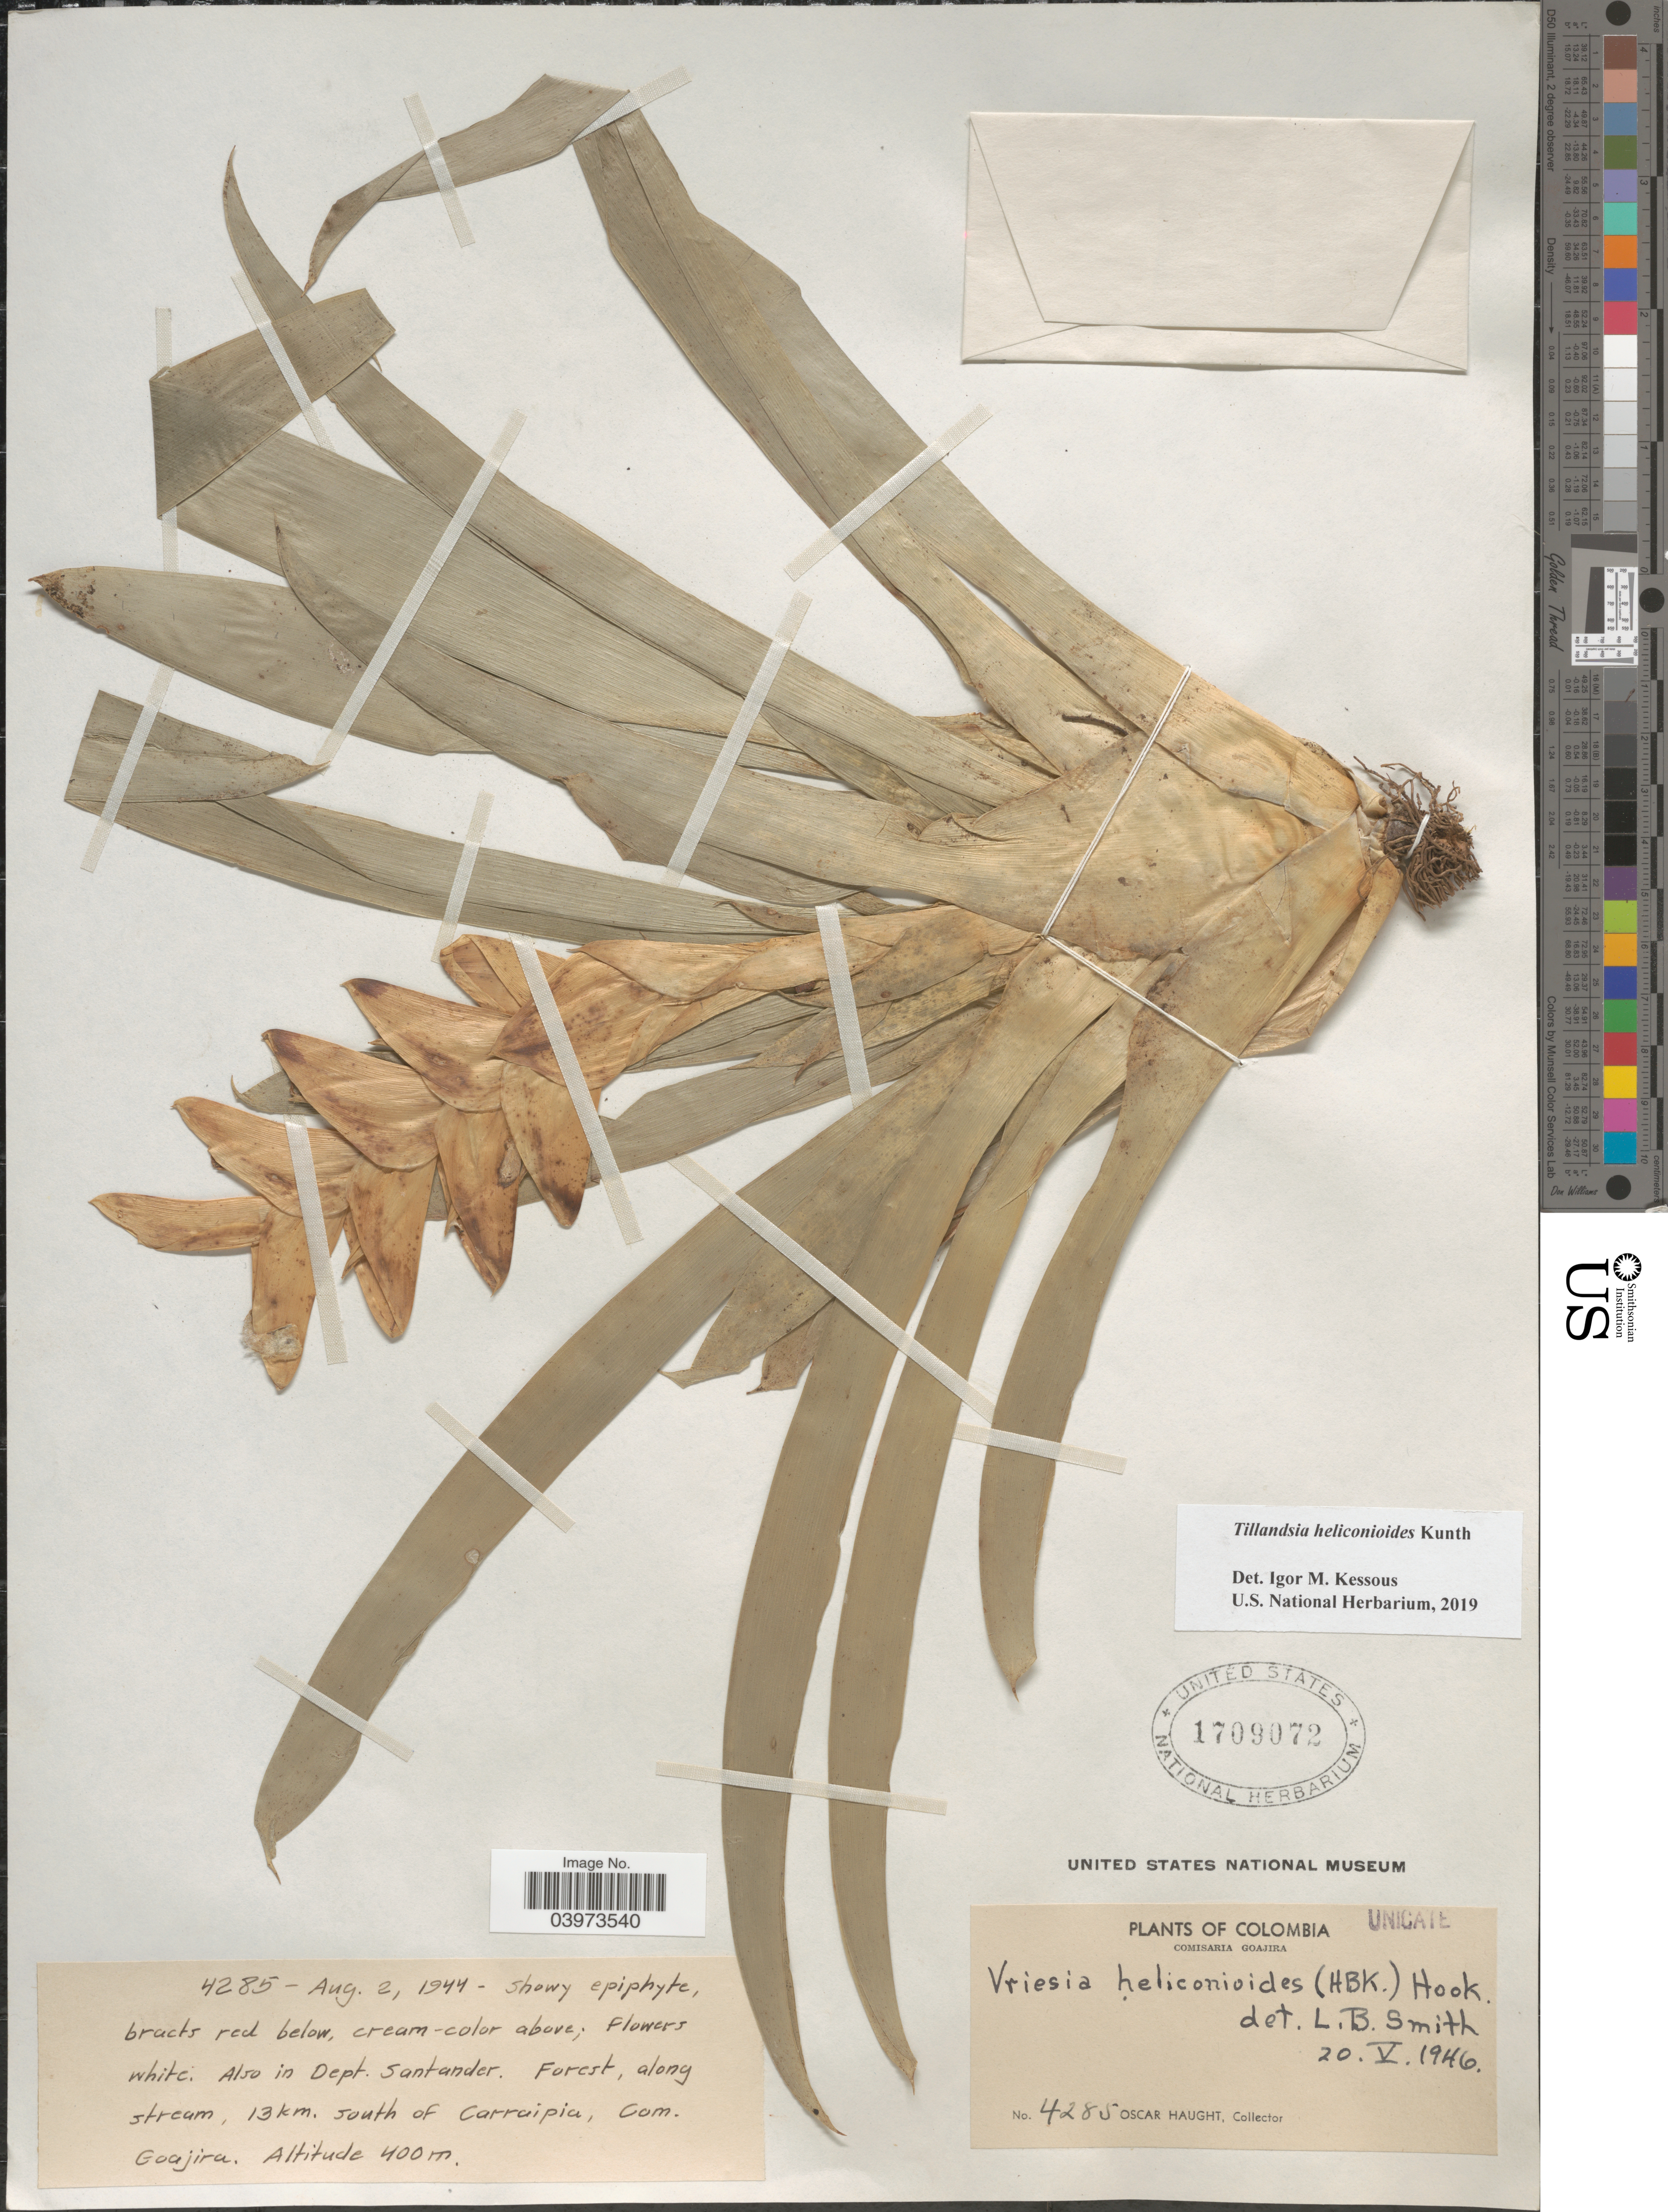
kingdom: Plantae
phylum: Tracheophyta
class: Liliopsida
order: Poales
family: Bromeliaceae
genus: Tillandsia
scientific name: Tillandsia heliconioides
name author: Kunth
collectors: O. L. Haught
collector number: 4285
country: Colombia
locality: Comisaria Goajira.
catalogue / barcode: US 1709072